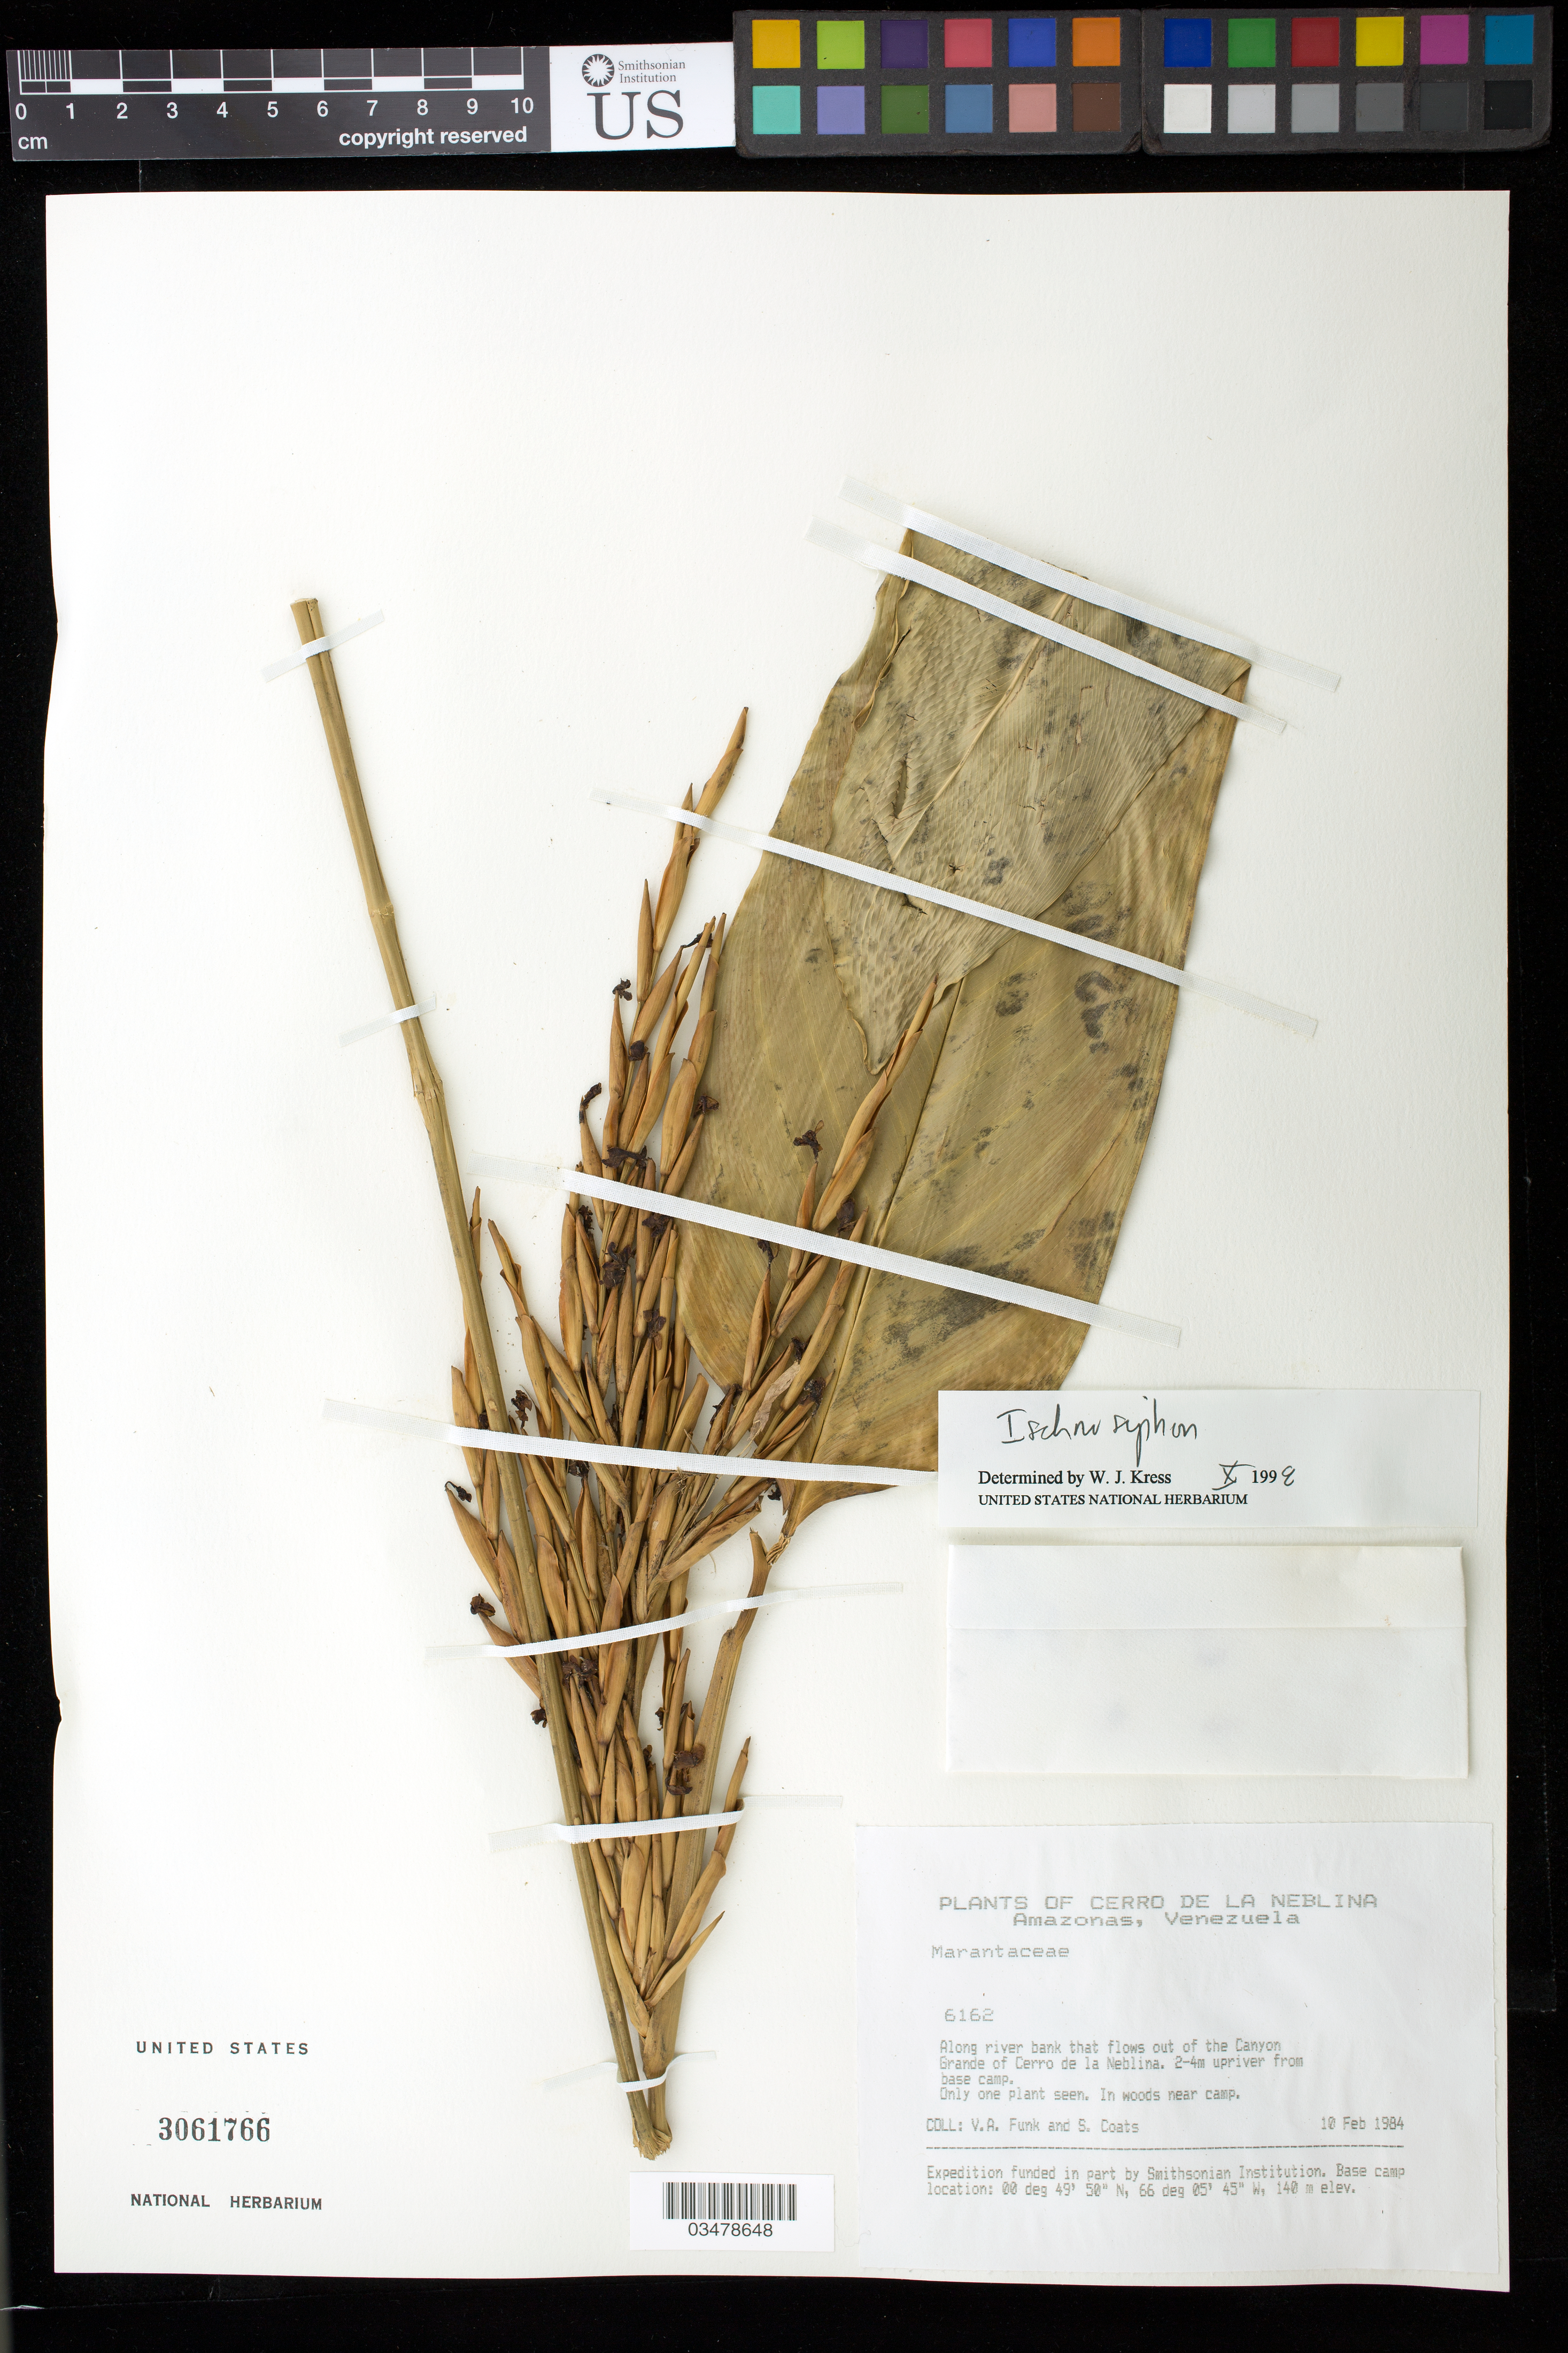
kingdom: Plantae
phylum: Tracheophyta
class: Liliopsida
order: Zingiberales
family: Marantaceae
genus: Ischnosiphon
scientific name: Ischnosiphon sp.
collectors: V. Funk & R. L. Liesner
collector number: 6162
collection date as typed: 10 Feb 1984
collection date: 1984-02-10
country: Venezuela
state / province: Amazonas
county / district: Río Negro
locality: Canyon Grande, Cerro de la Neblina, 2-4 km upriver from base camp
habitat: In woods near camp.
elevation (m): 140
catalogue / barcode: US 3061766